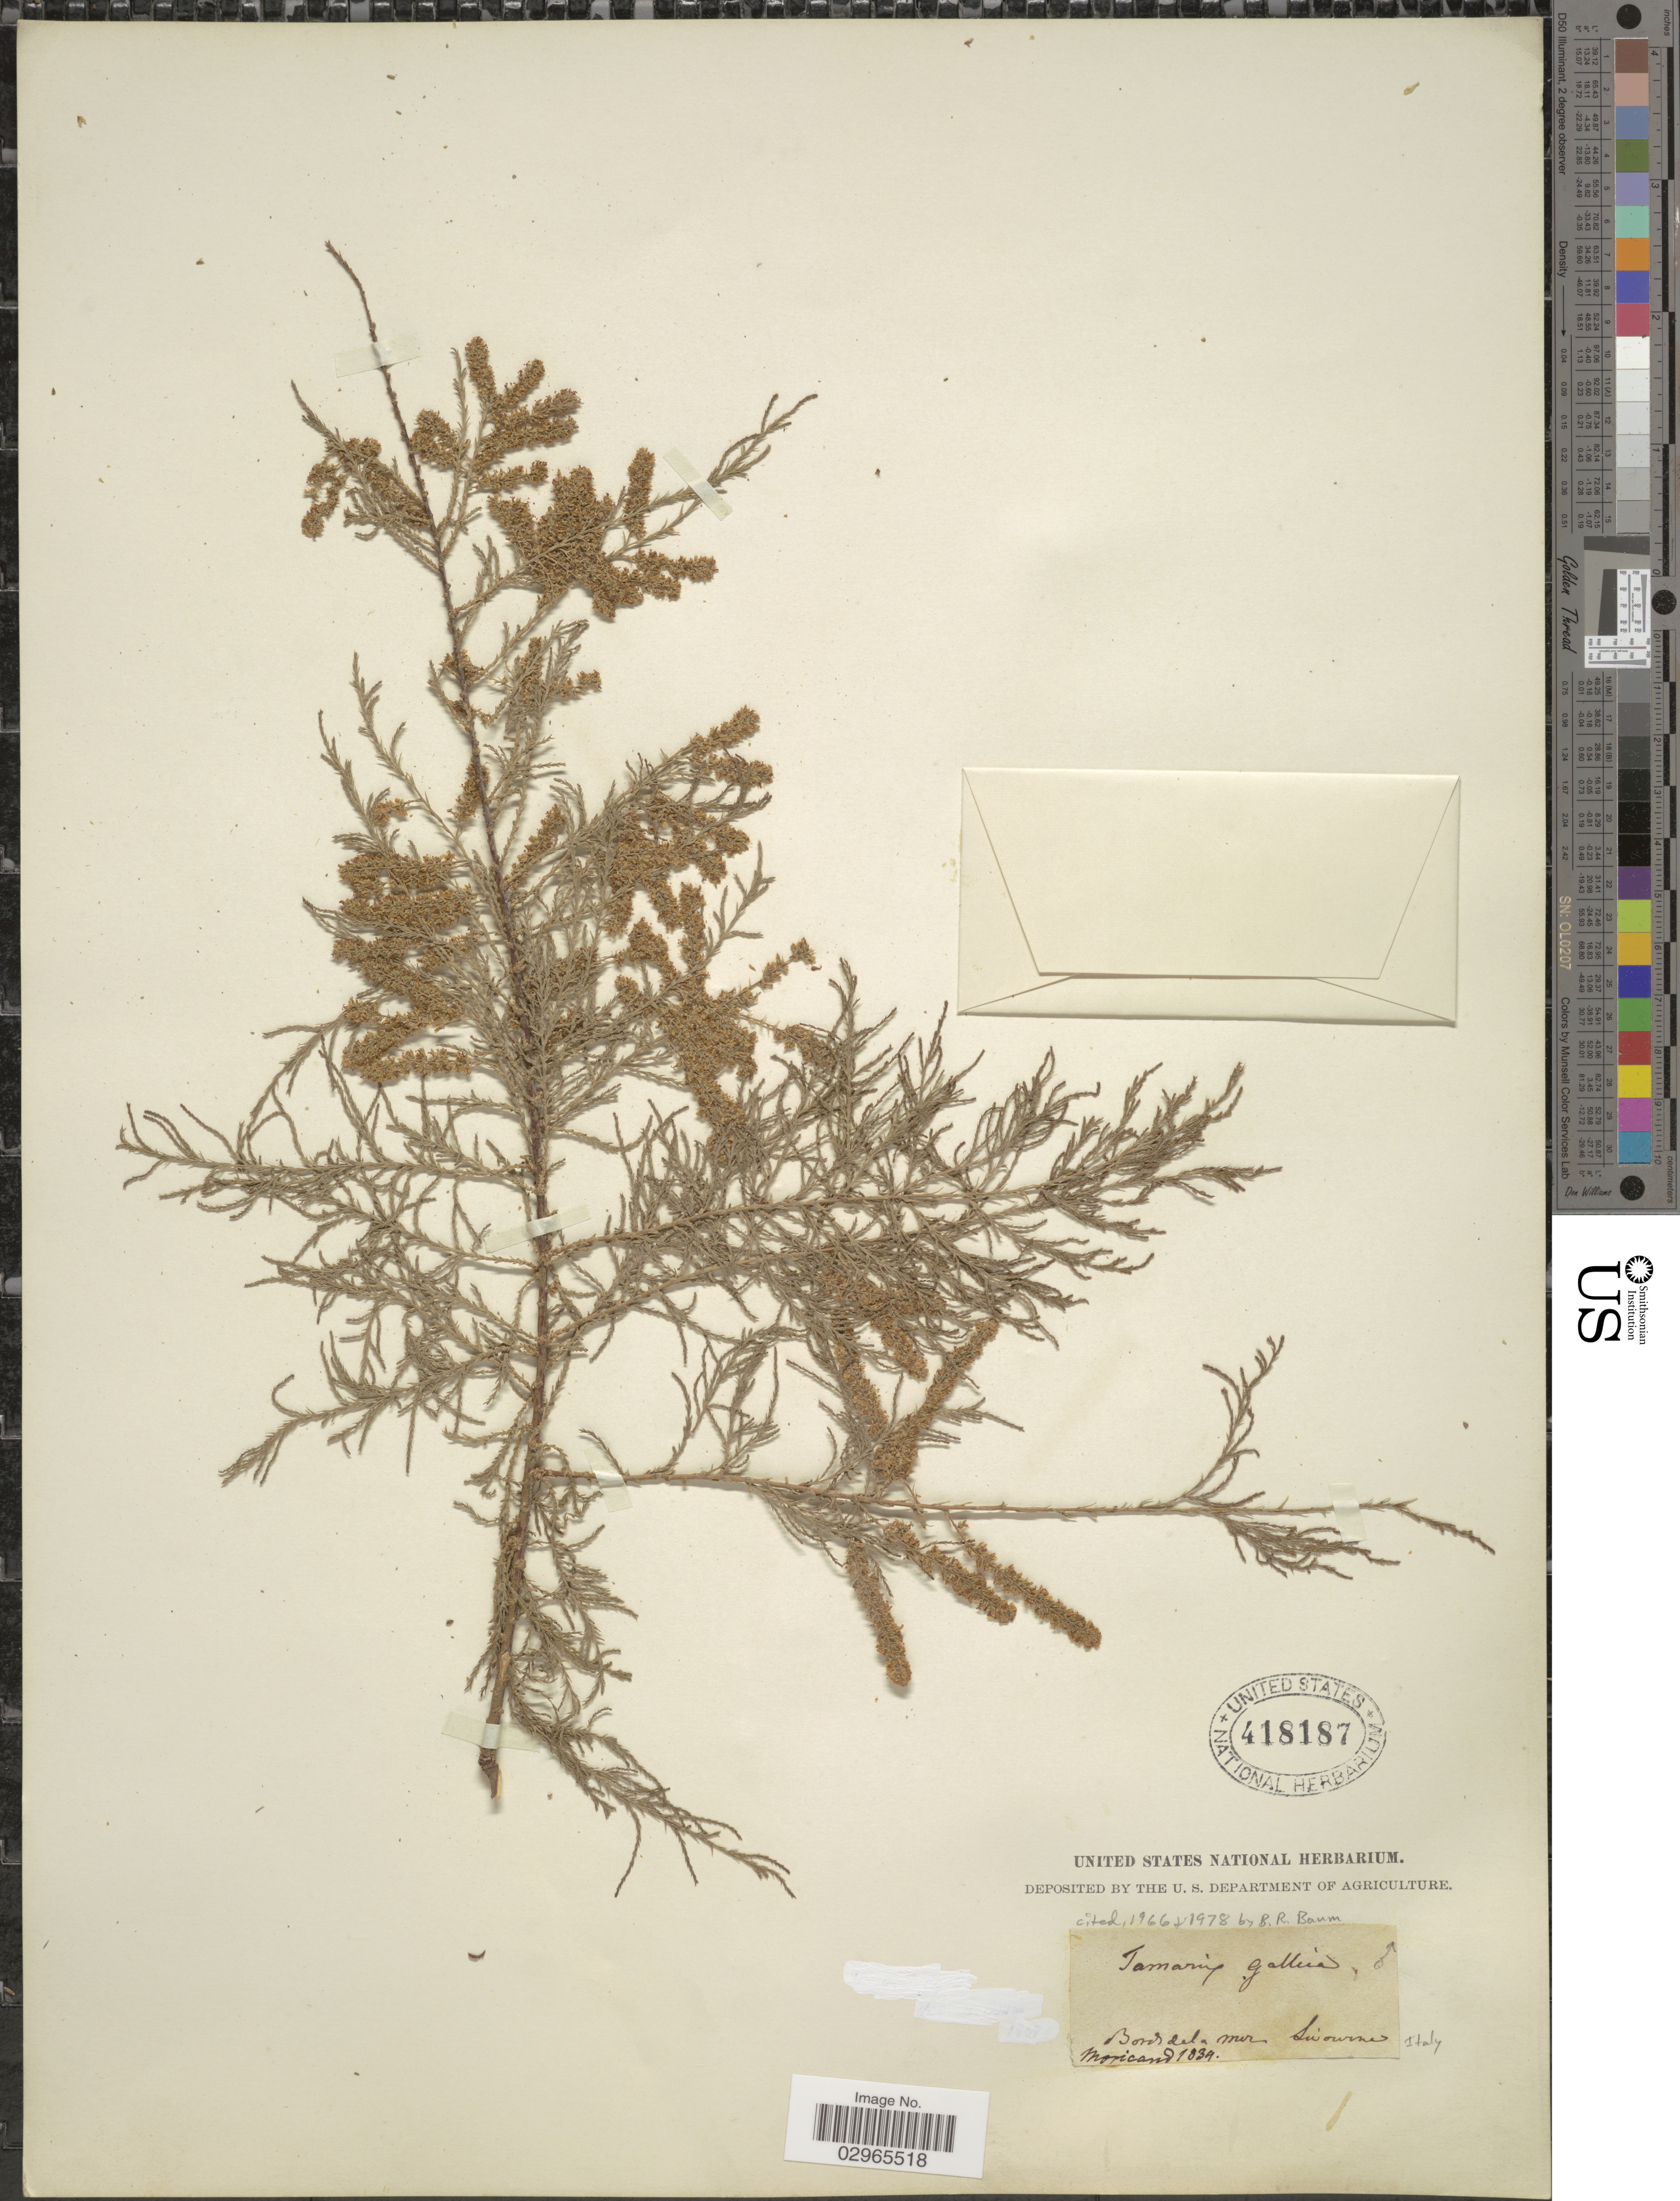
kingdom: Plantae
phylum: Tracheophyta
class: Magnoliopsida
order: Caryophyllales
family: Tamaricaceae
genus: Tamarix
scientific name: Tamarix gallica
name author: L.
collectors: Moricand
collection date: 1839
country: Italy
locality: Bords dela mar Sirowme [interpreted].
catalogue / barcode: US 418187